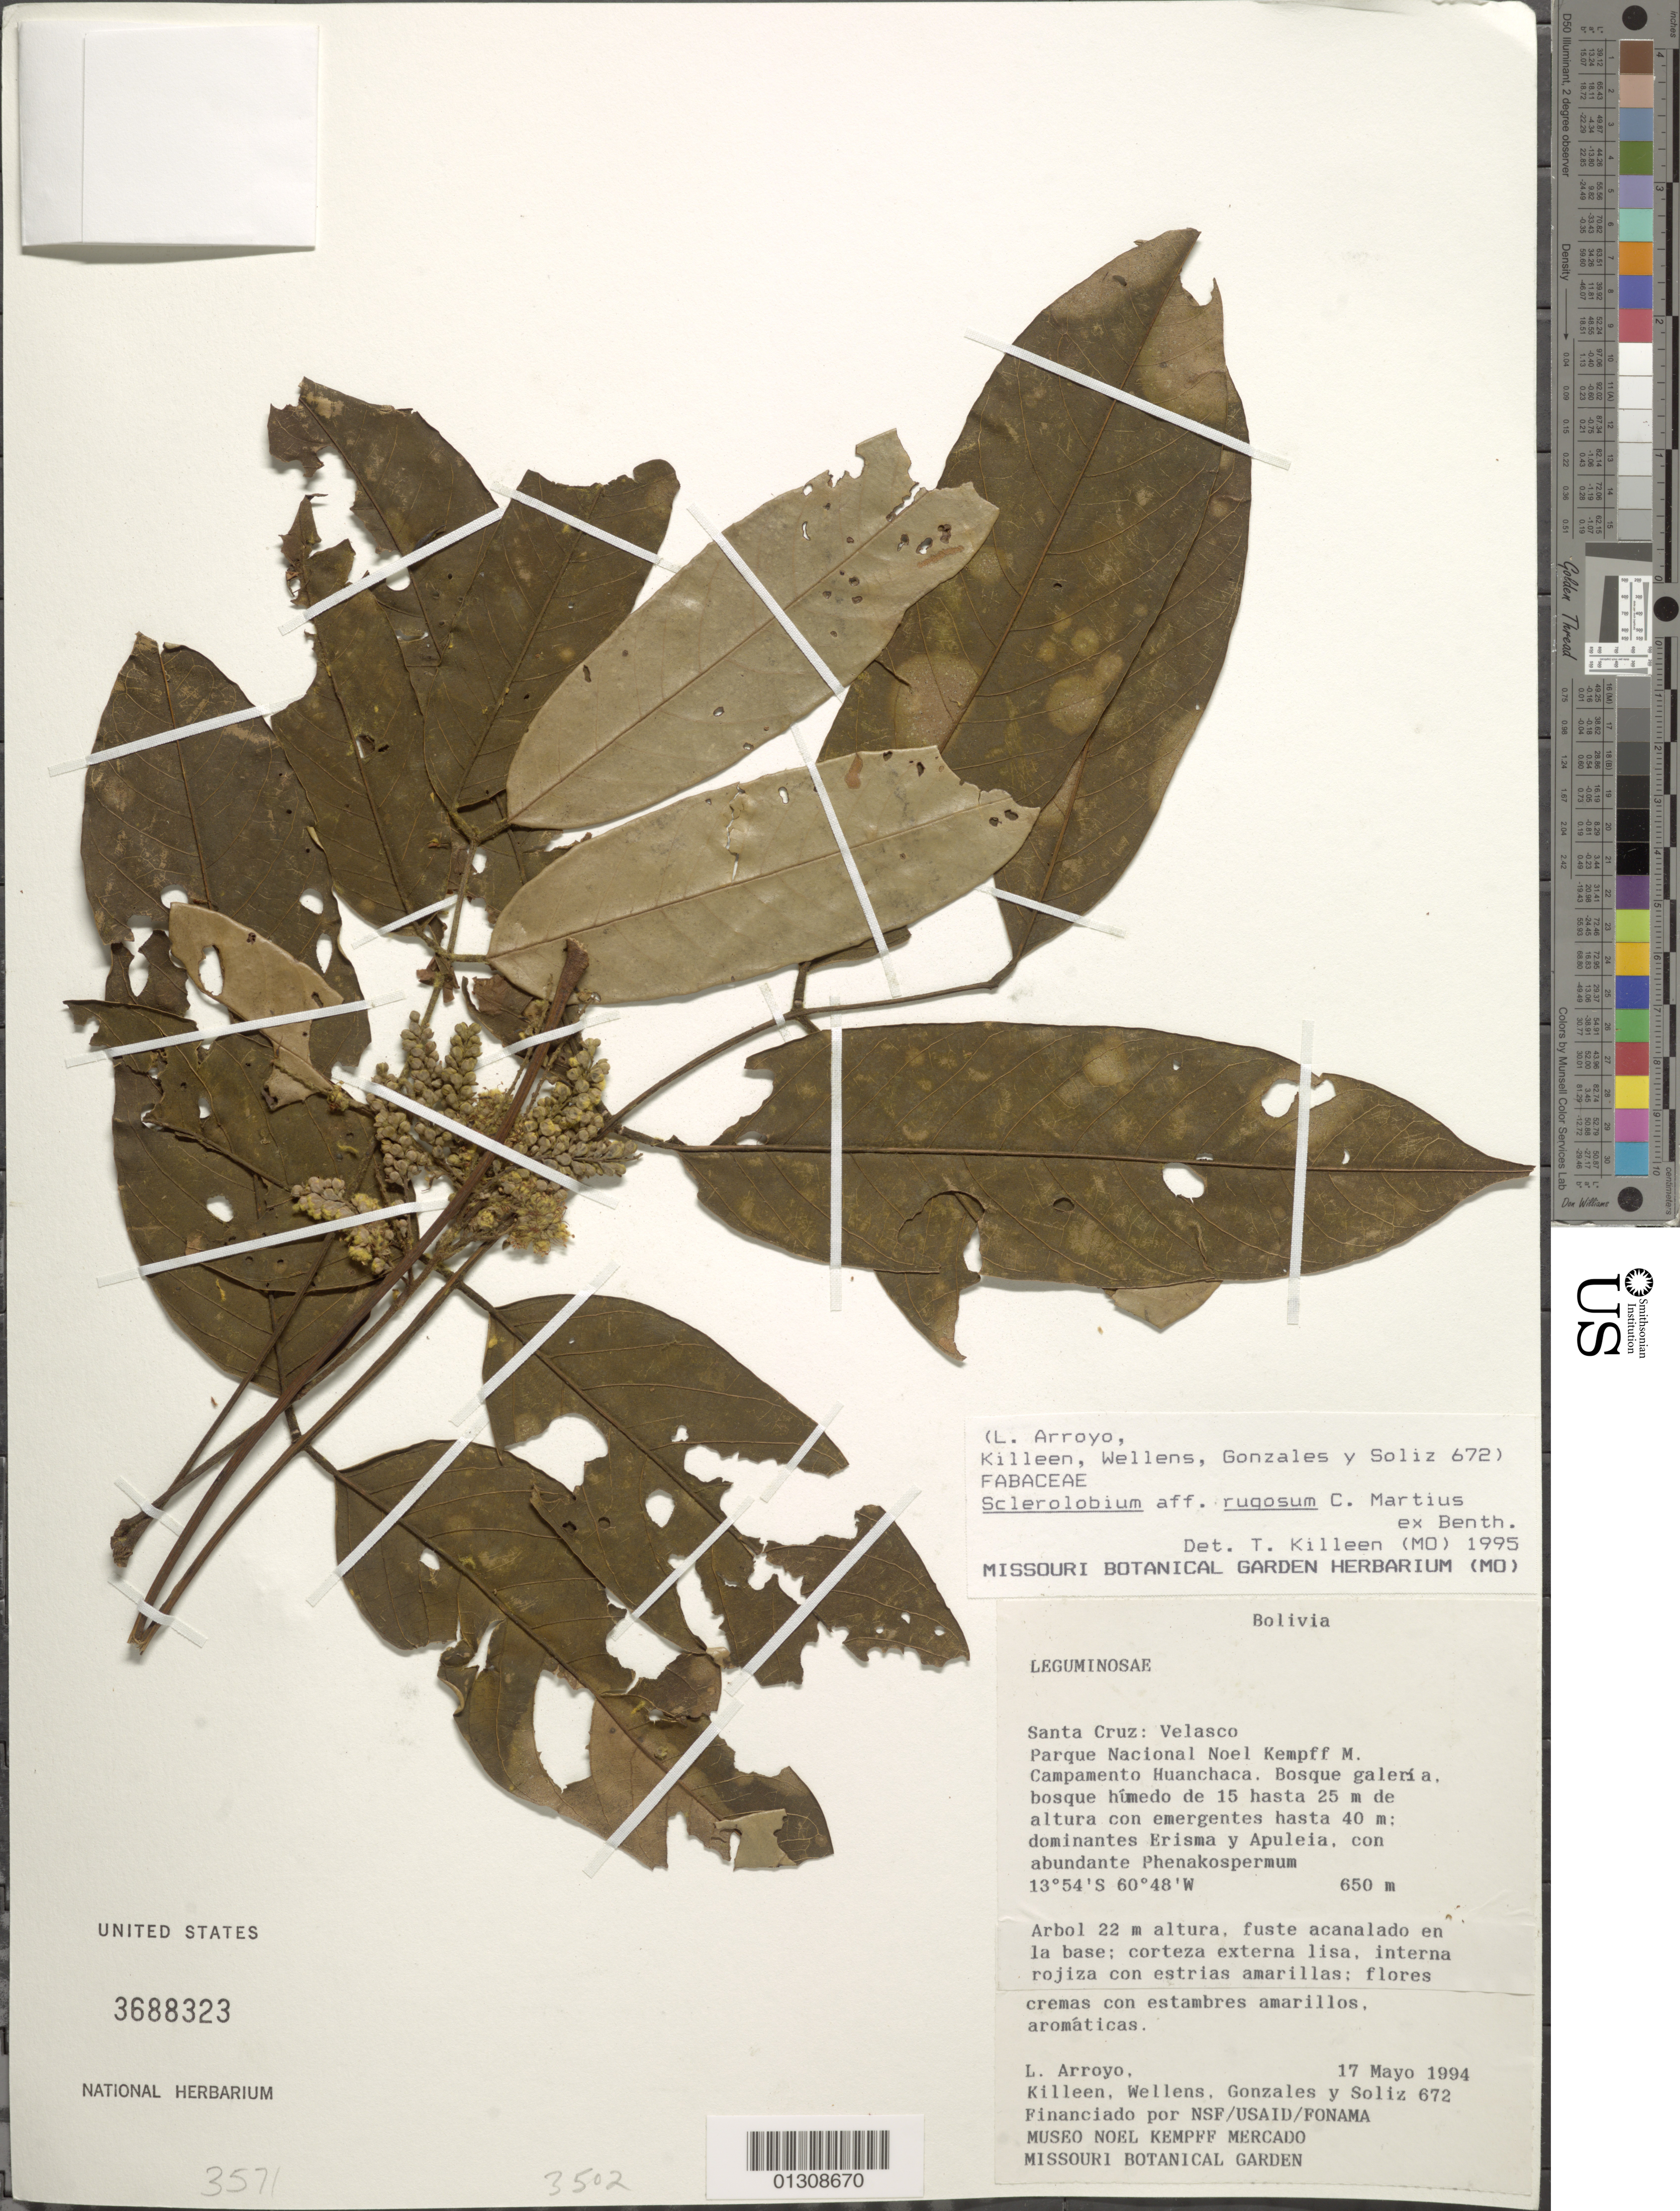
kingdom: Plantae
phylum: Tracheophyta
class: Magnoliopsida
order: Fabales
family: Fabaceae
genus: Tachigali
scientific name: Tachigali rugosa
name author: (Mart. ex Benth.) Zarucchi & Pipoly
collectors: L. Arroyo, Killeen, --, -. Wellens, Gonzales, -- & Soliz, --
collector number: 672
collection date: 1994-05-17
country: Bolivia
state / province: Santa Cruz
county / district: Velasco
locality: Parque Nacional Noel Kempff M. Campamento Huanchaca.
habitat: Arbol 22 m altura, fuste acanalado en la base: corteza externa lisa, interna rojiza con estrias amarillas; flores cremas con estambres amarillos, aromaticas. Bosque galeria, bosque humedo de 15 hasta 25 m de altura con emergentes hasta 40 m; dominantes Erisma y Apuleia, con abundante Phenakospermum.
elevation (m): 650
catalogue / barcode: US 3688323